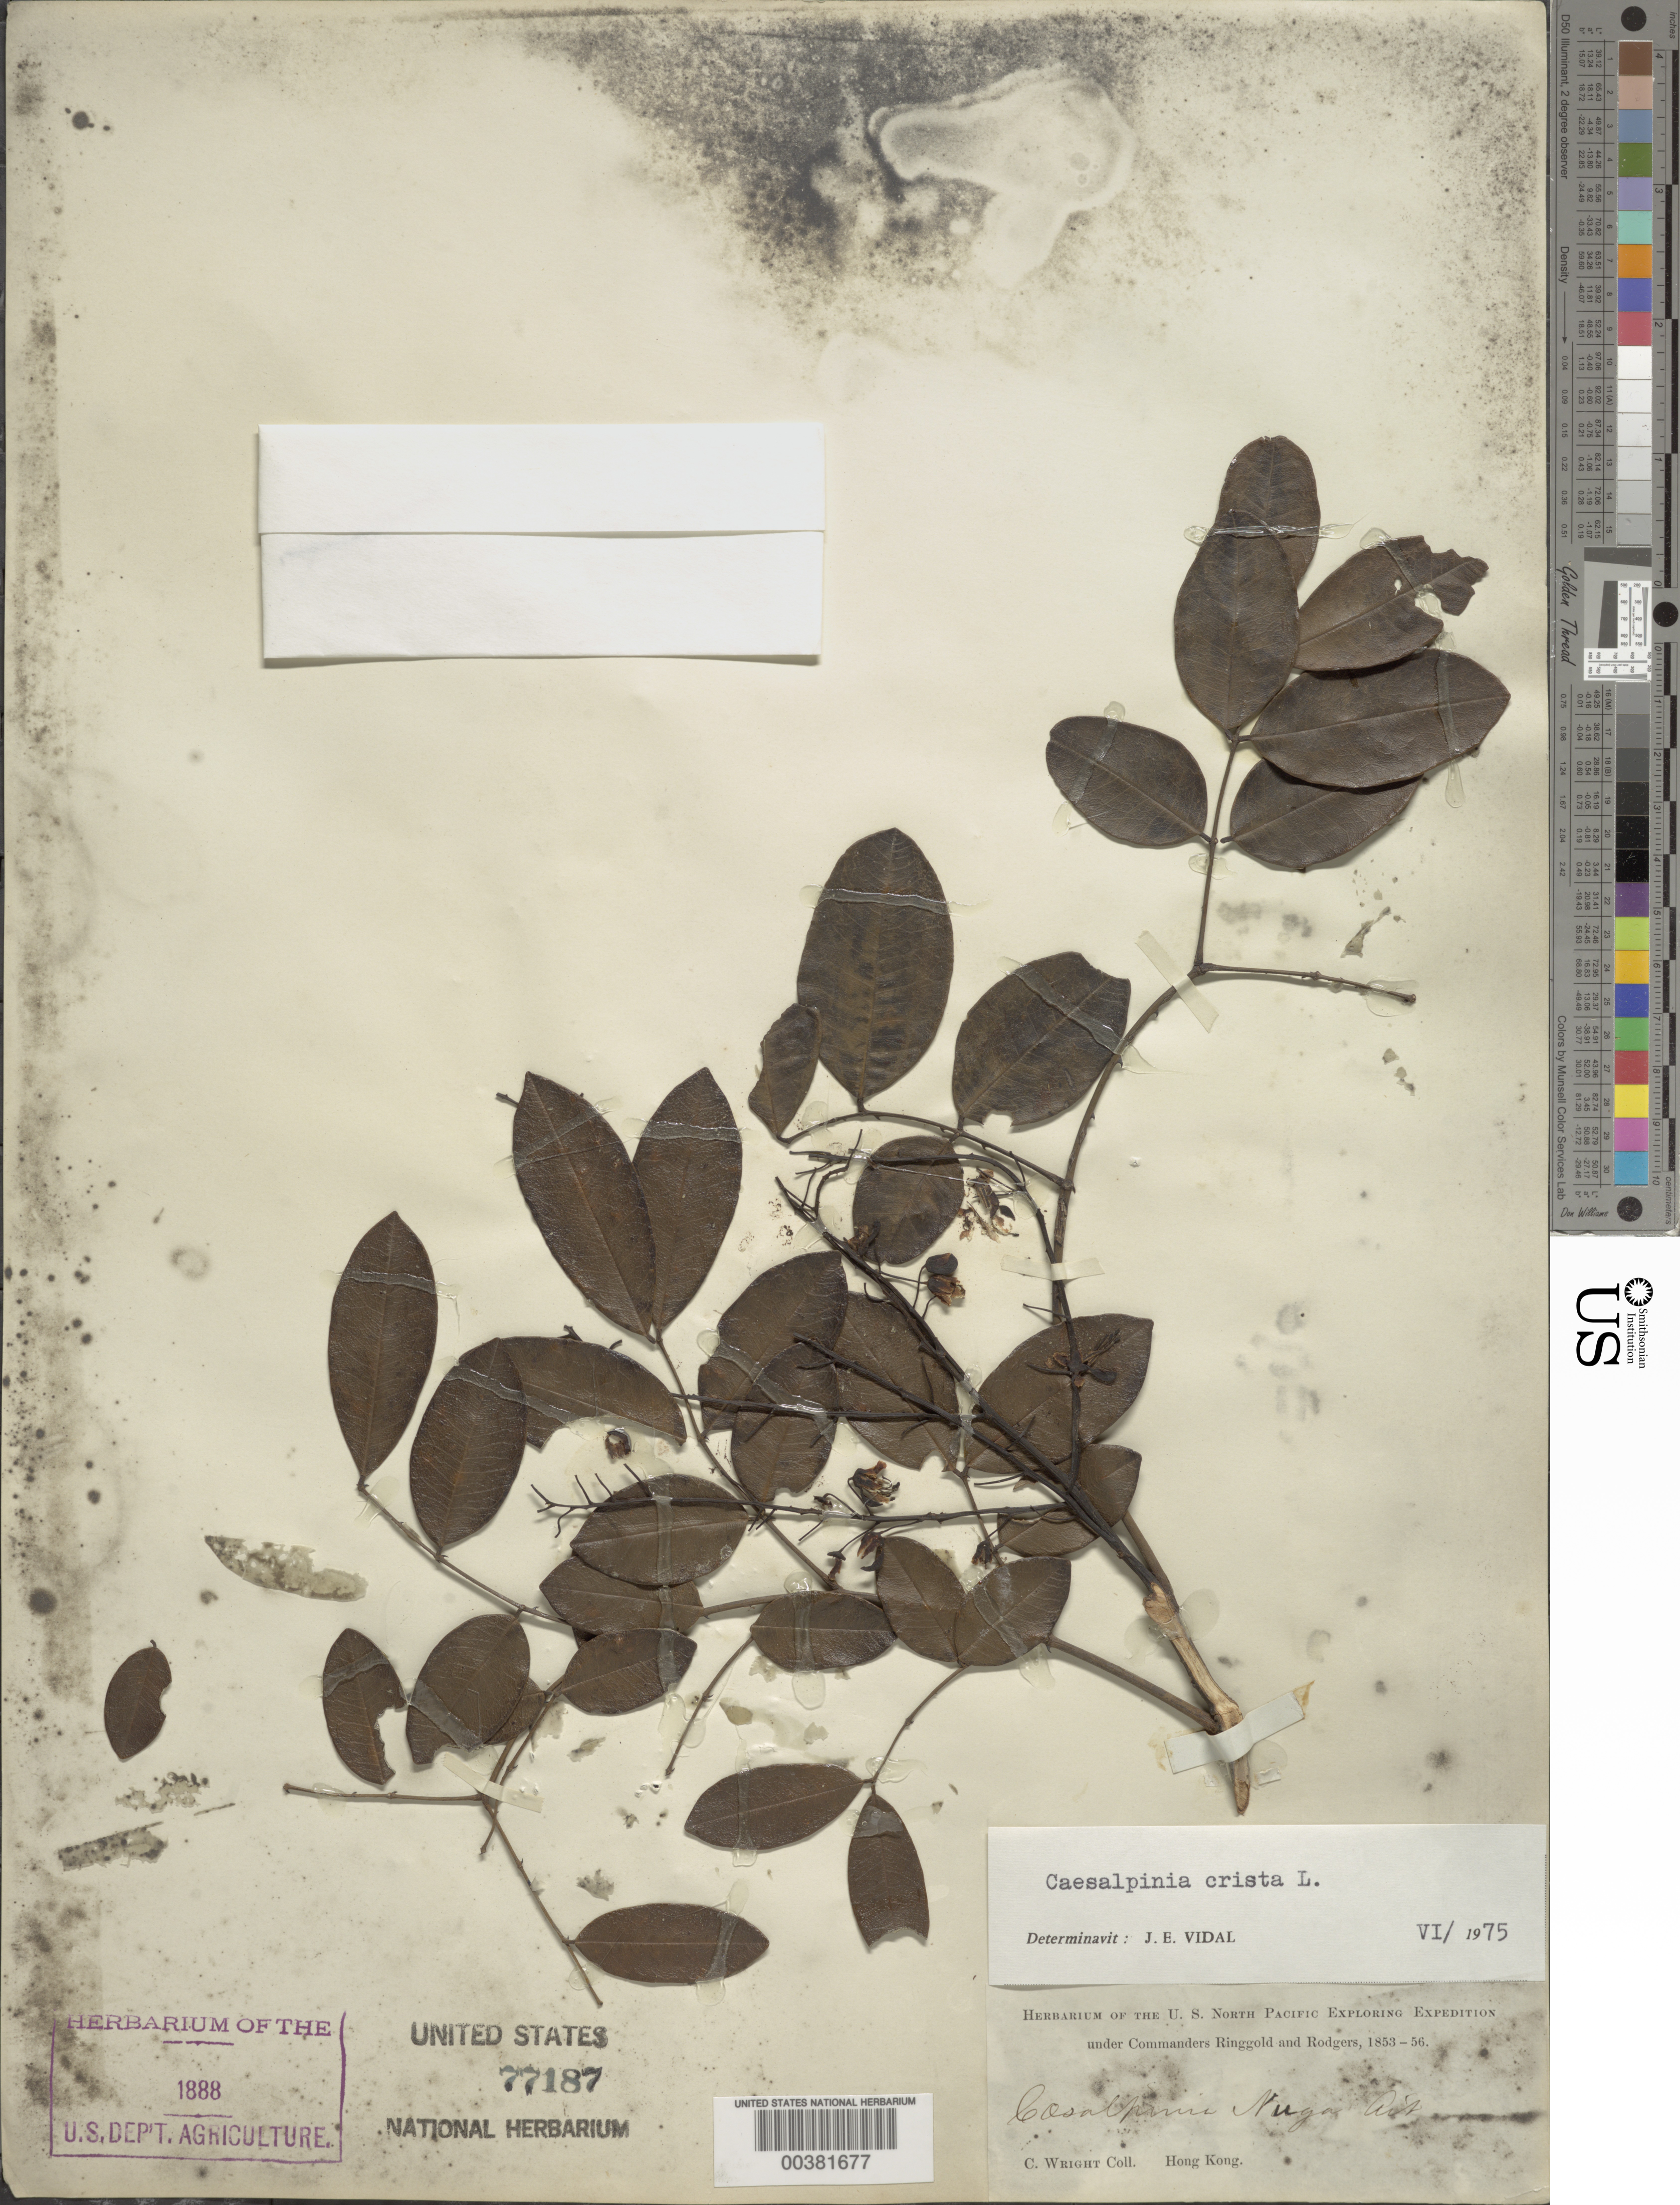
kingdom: Plantae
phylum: Tracheophyta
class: Magnoliopsida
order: Fabales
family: Fabaceae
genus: Ticanto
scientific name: Ticanto crista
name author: (L.) R. Clark & Gagnon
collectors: C. Wright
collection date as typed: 1853 to -- -- 1856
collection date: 1853/1856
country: China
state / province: Hong Kong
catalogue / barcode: US 77187